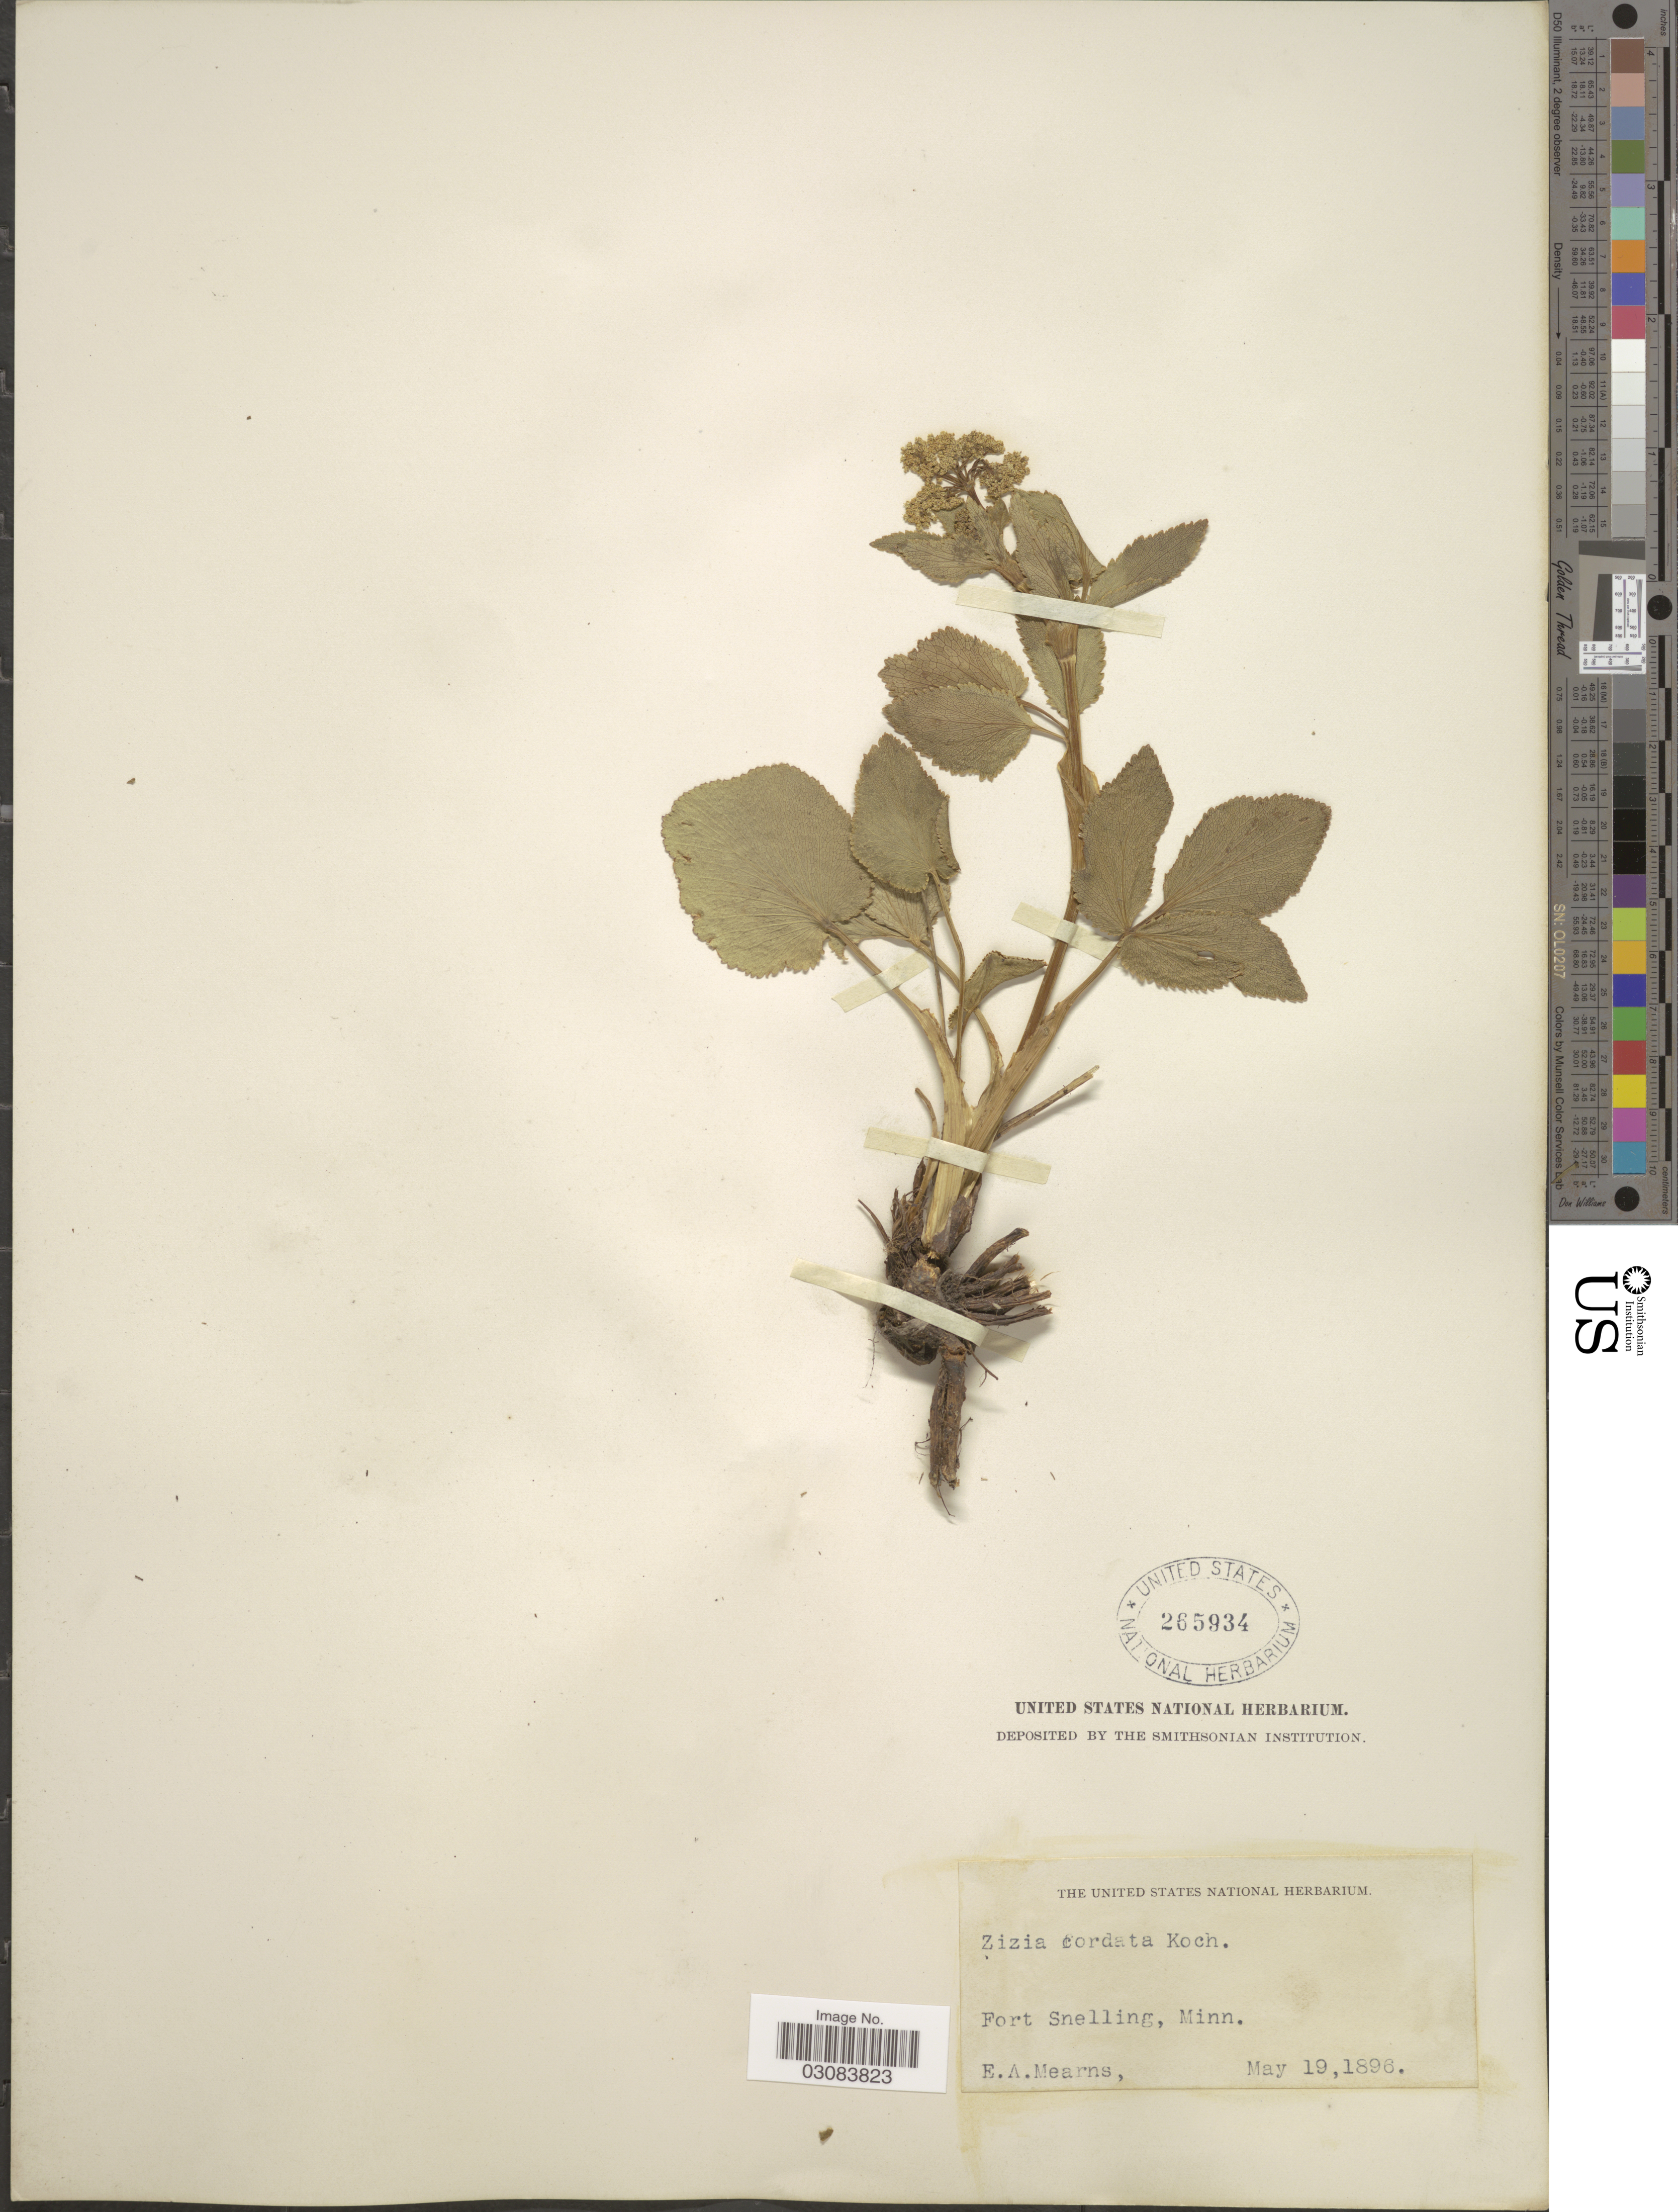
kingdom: Plantae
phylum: Tracheophyta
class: Magnoliopsida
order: Apiales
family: Apiaceae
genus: Zizia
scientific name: Zizia aptera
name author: (A. Gray) Fernald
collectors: E. A. Mearns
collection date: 1896-05-19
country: United States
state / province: Minnesota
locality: Fort Snelling.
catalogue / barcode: US 265934